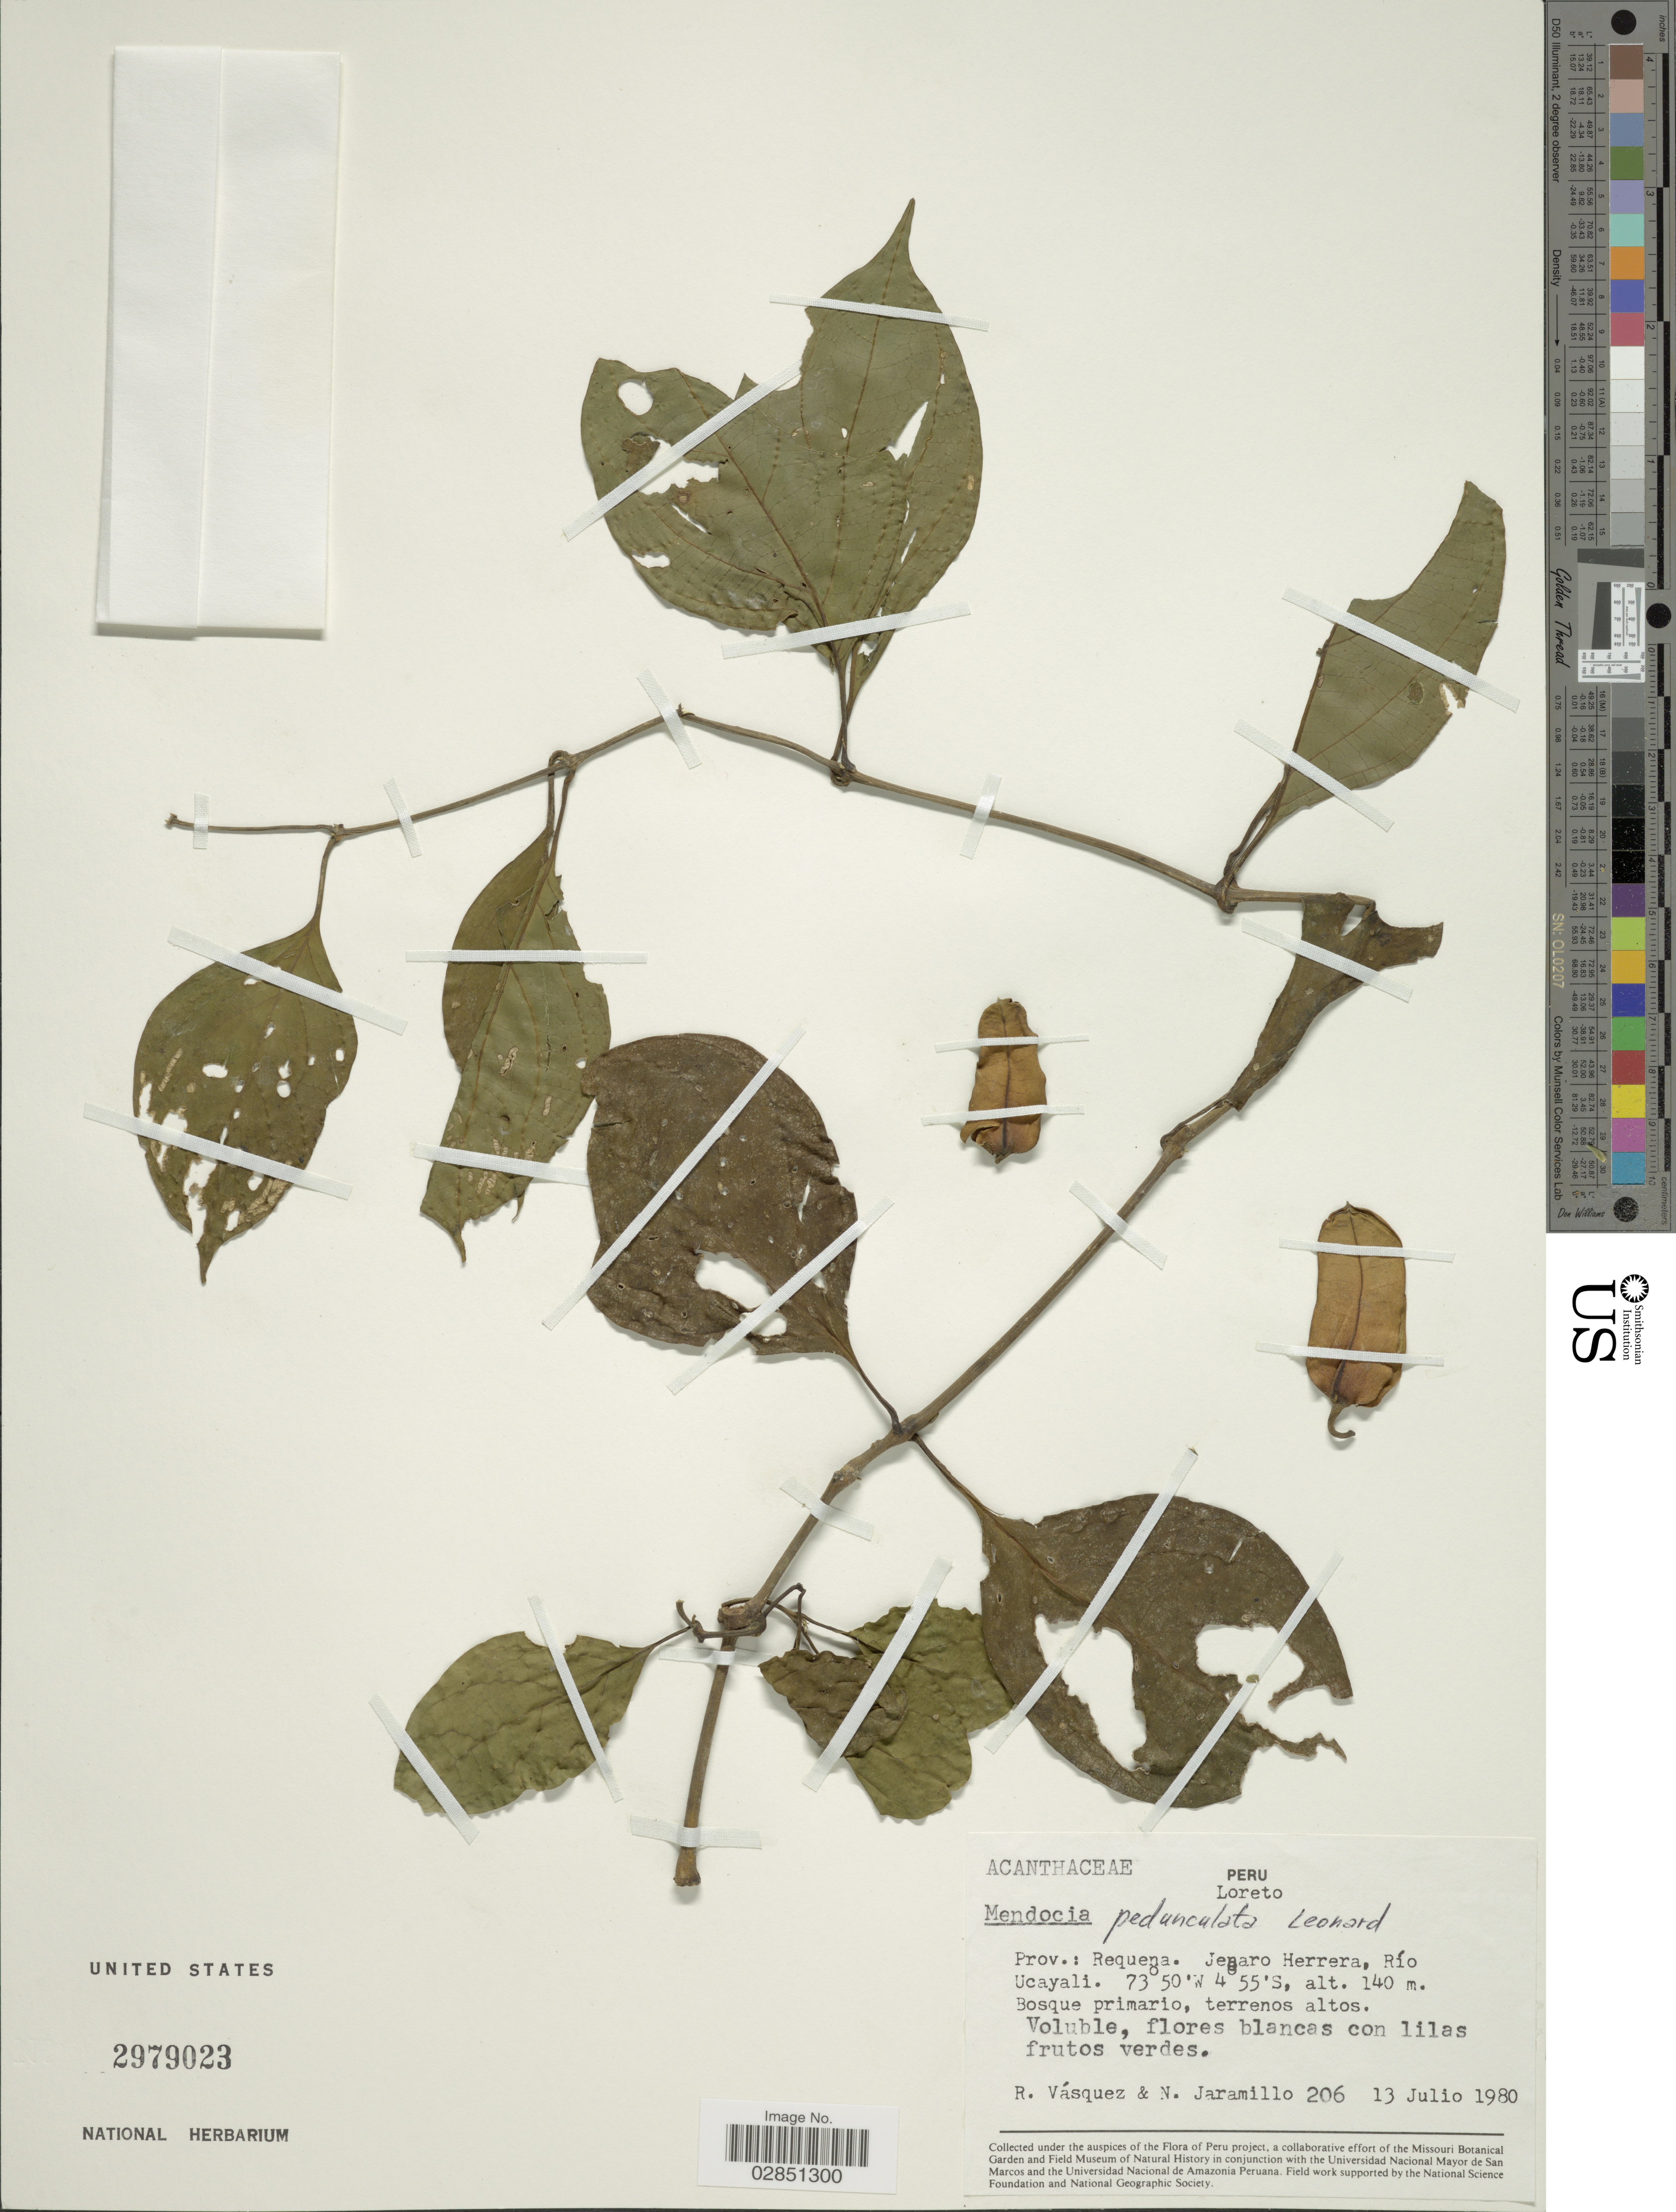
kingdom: Plantae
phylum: Tracheophyta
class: Magnoliopsida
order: Lamiales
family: Acanthaceae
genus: Mendoncia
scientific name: Mendoncia pedunculata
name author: Leonard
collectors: R. Vásquez & N. Jaramillo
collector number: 206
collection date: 1980-06-13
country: Peru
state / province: Loreto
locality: Prov.: Requena. Jenaro Herrera, Río Ucayali.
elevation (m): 140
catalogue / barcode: US 2979023